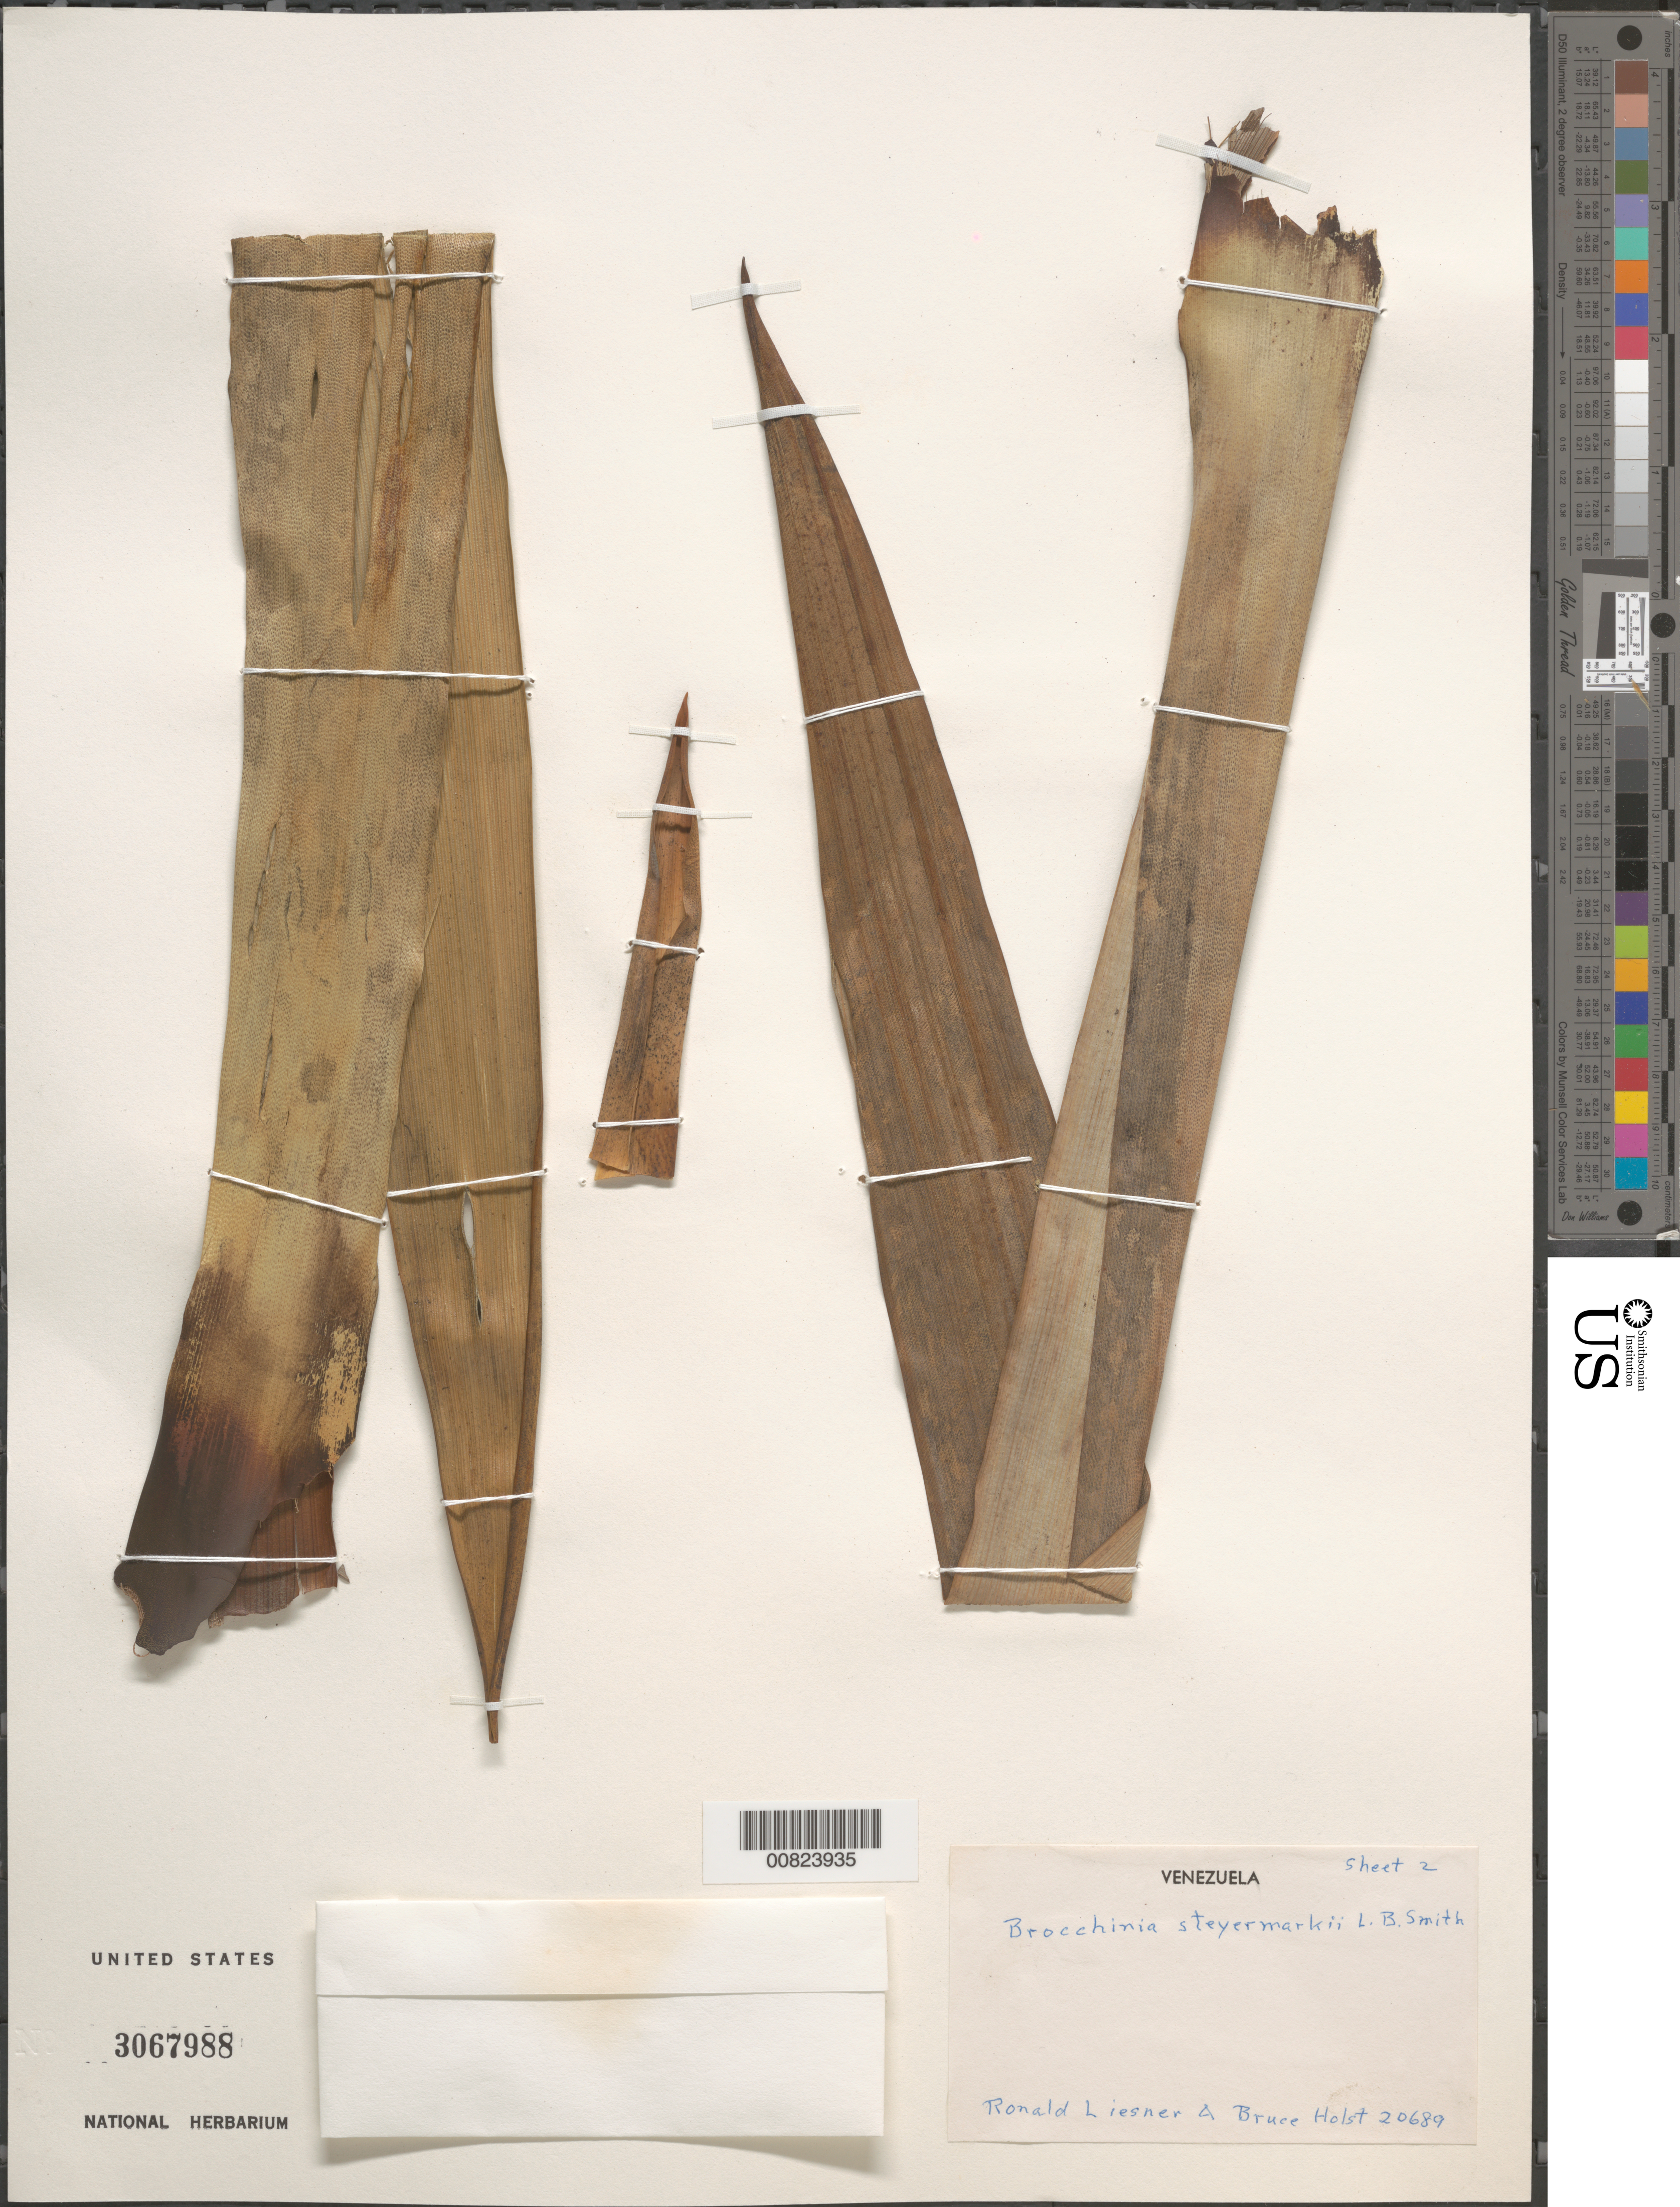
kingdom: Plantae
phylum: Tracheophyta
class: Liliopsida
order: Poales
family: Bromeliaceae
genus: Brocchinia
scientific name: Brocchinia steyermarkii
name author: L.B. Sm.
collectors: R. L. Liesner & B. Holst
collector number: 20689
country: Venezuela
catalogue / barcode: US 3067988